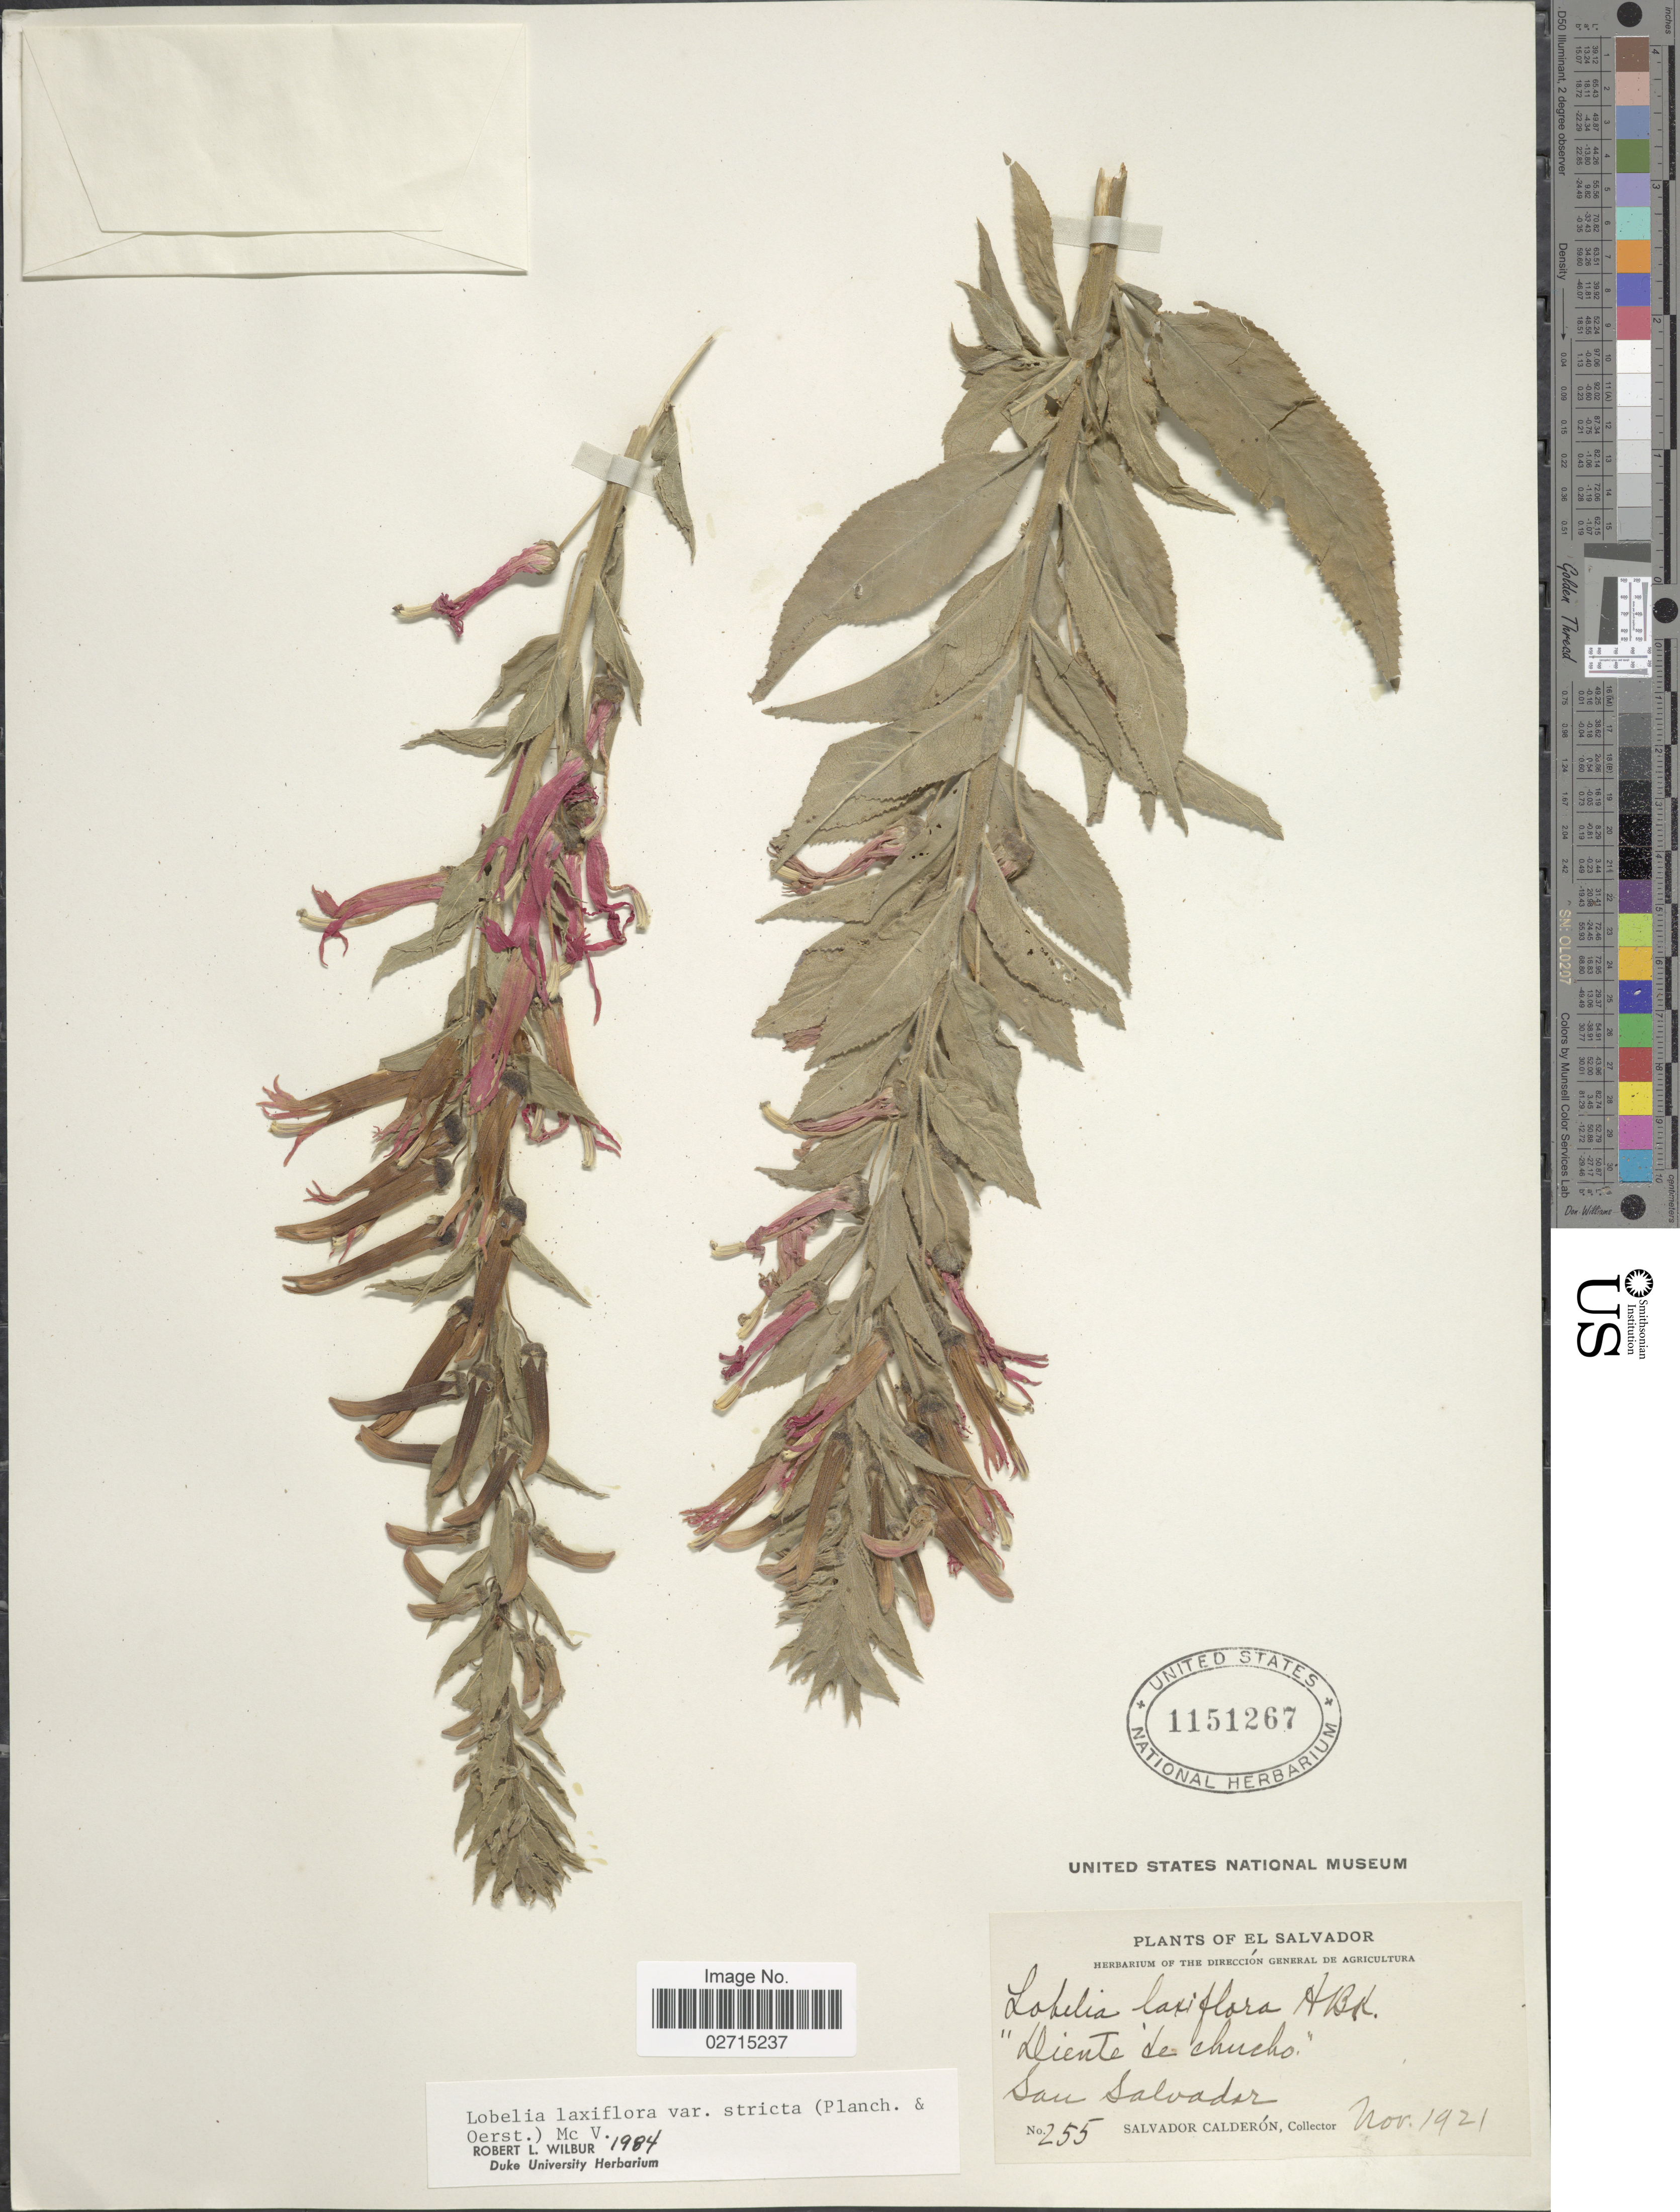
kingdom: Plantae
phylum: Tracheophyta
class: Magnoliopsida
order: Asterales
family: Campanulaceae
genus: Lobelia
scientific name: Lobelia laxiflora var. stricta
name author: (Planch. & Oerst.) McVaugh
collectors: S. Calderón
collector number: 255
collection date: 1921-11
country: El Salvador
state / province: San Salvador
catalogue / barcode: US 1151267